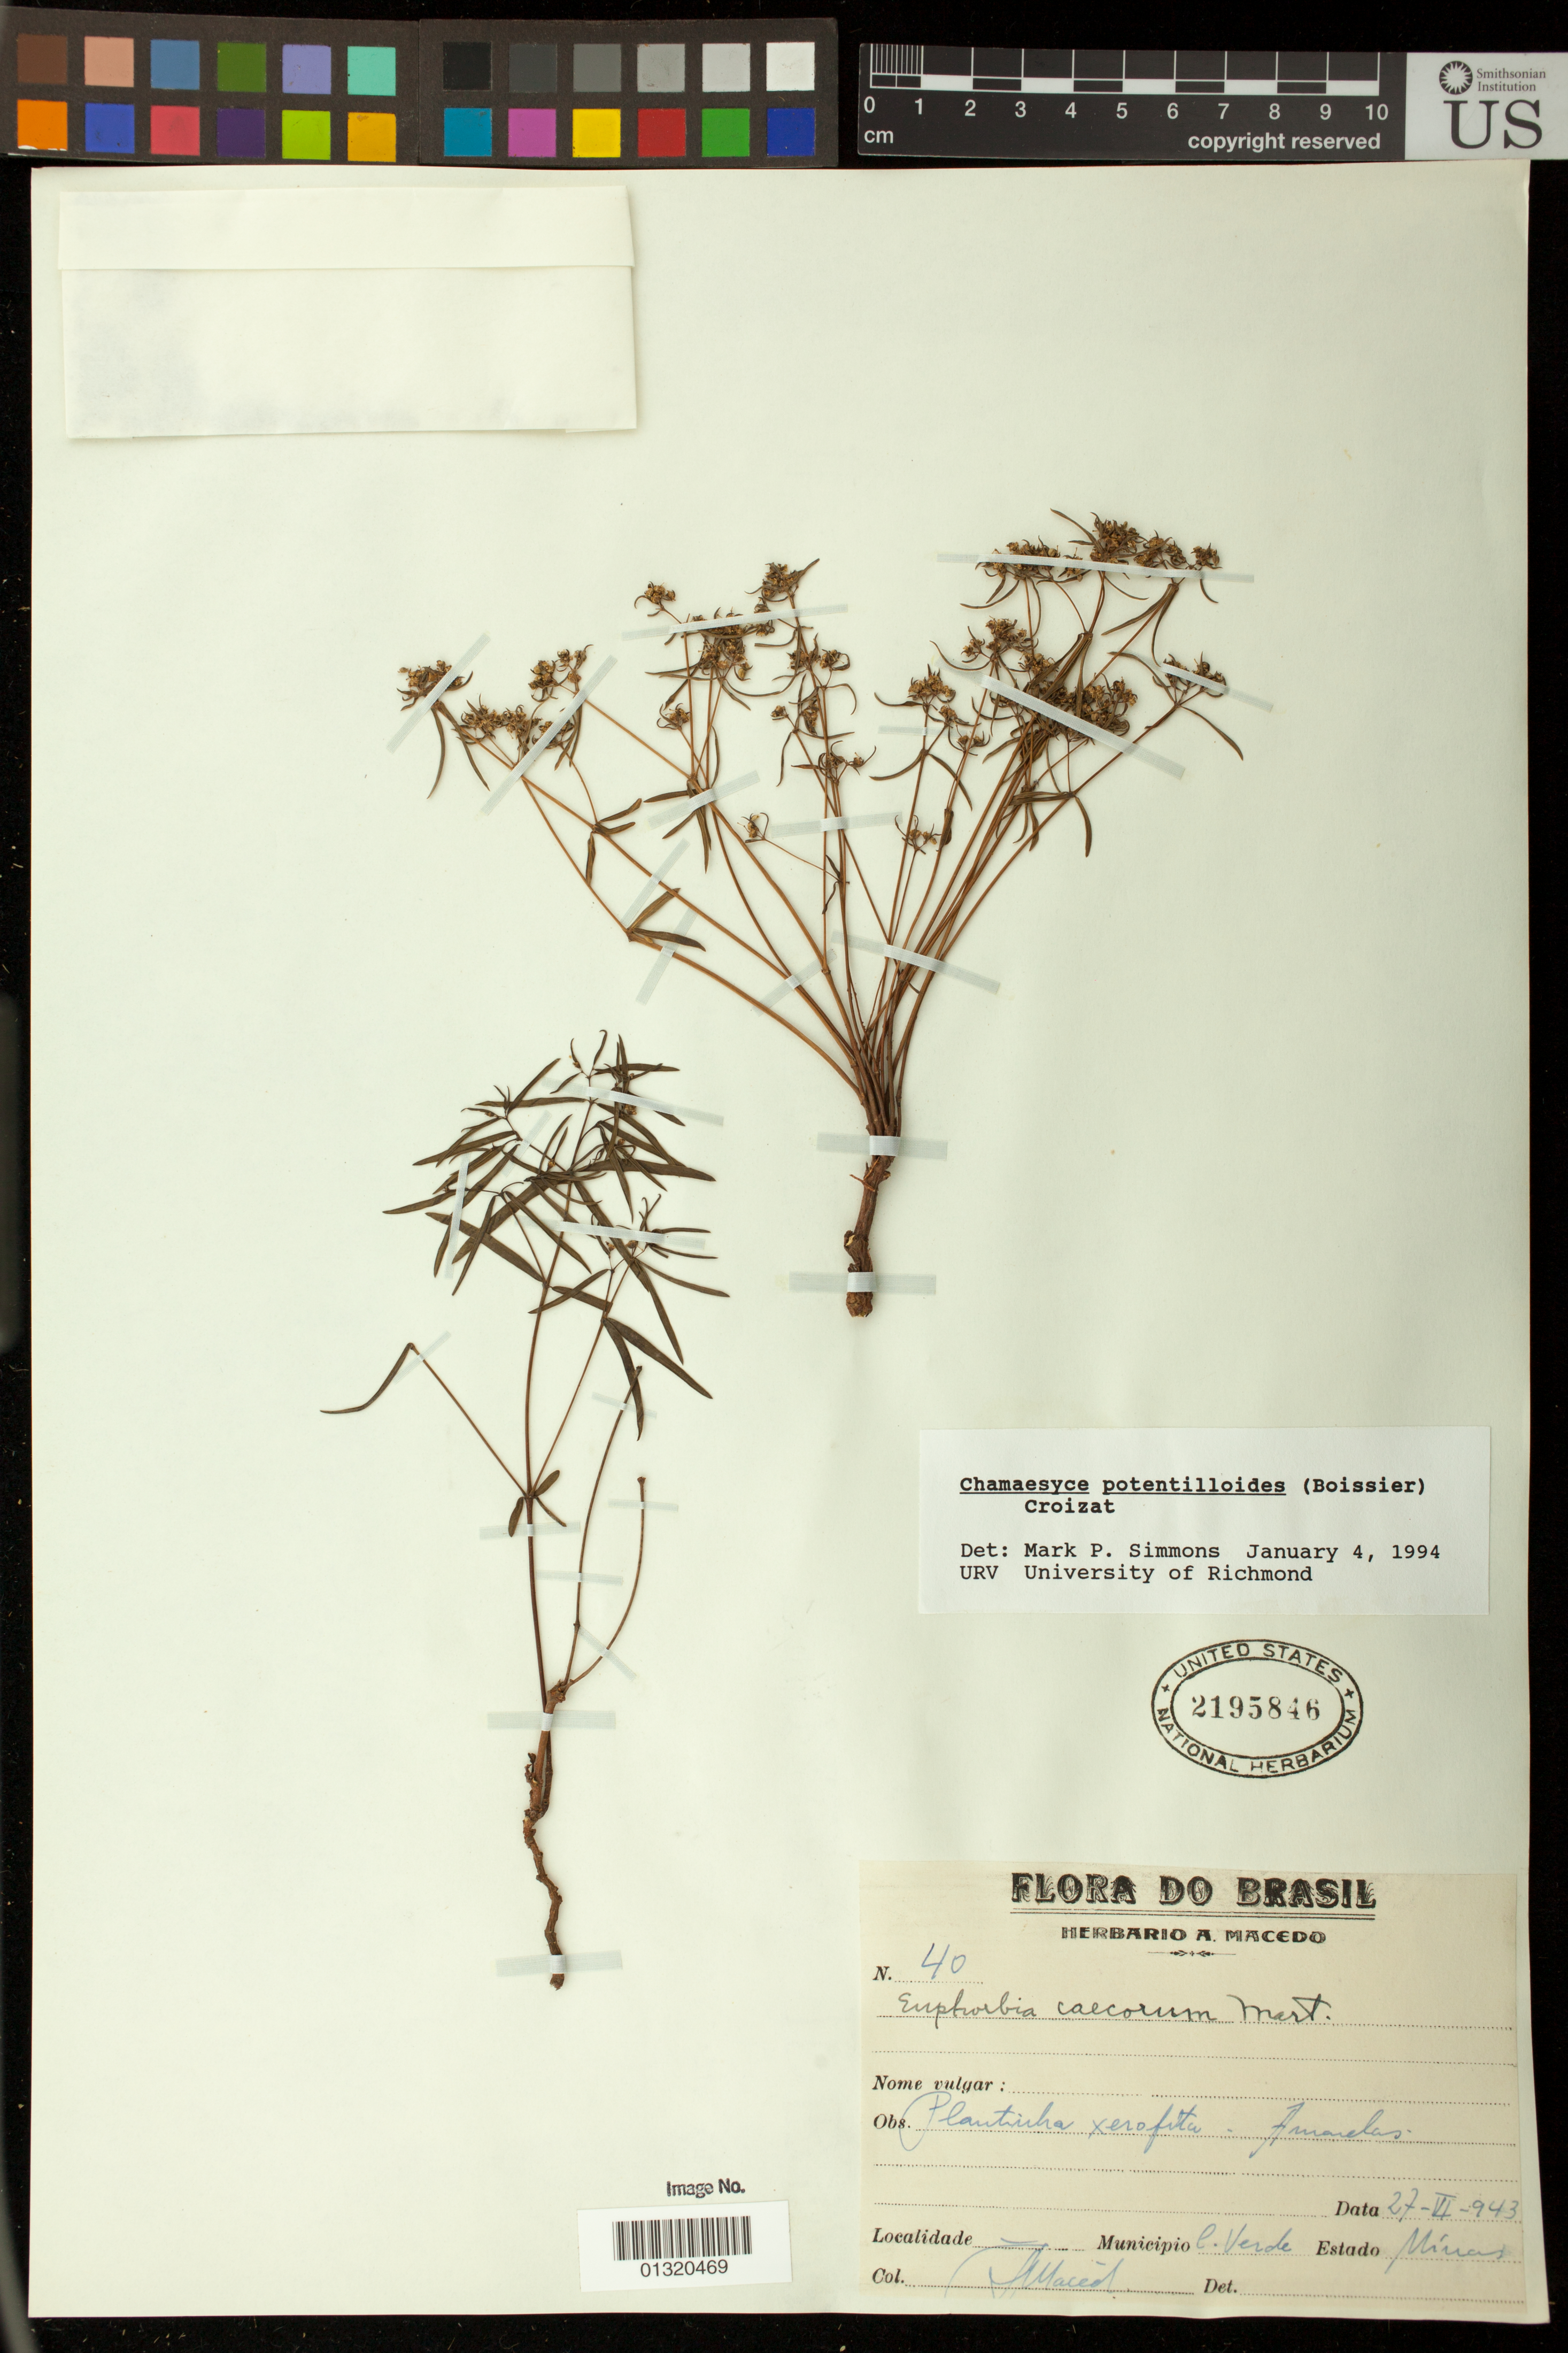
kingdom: Plantae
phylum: Tracheophyta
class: Magnoliopsida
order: Malpighiales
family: Euphorbiaceae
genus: Euphorbia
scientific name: Euphorbia potentilloides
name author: Boiss.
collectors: A. Macedo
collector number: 40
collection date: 1943-06-27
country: Brazil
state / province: Minas Gerais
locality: C. Verde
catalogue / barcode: US 2195846